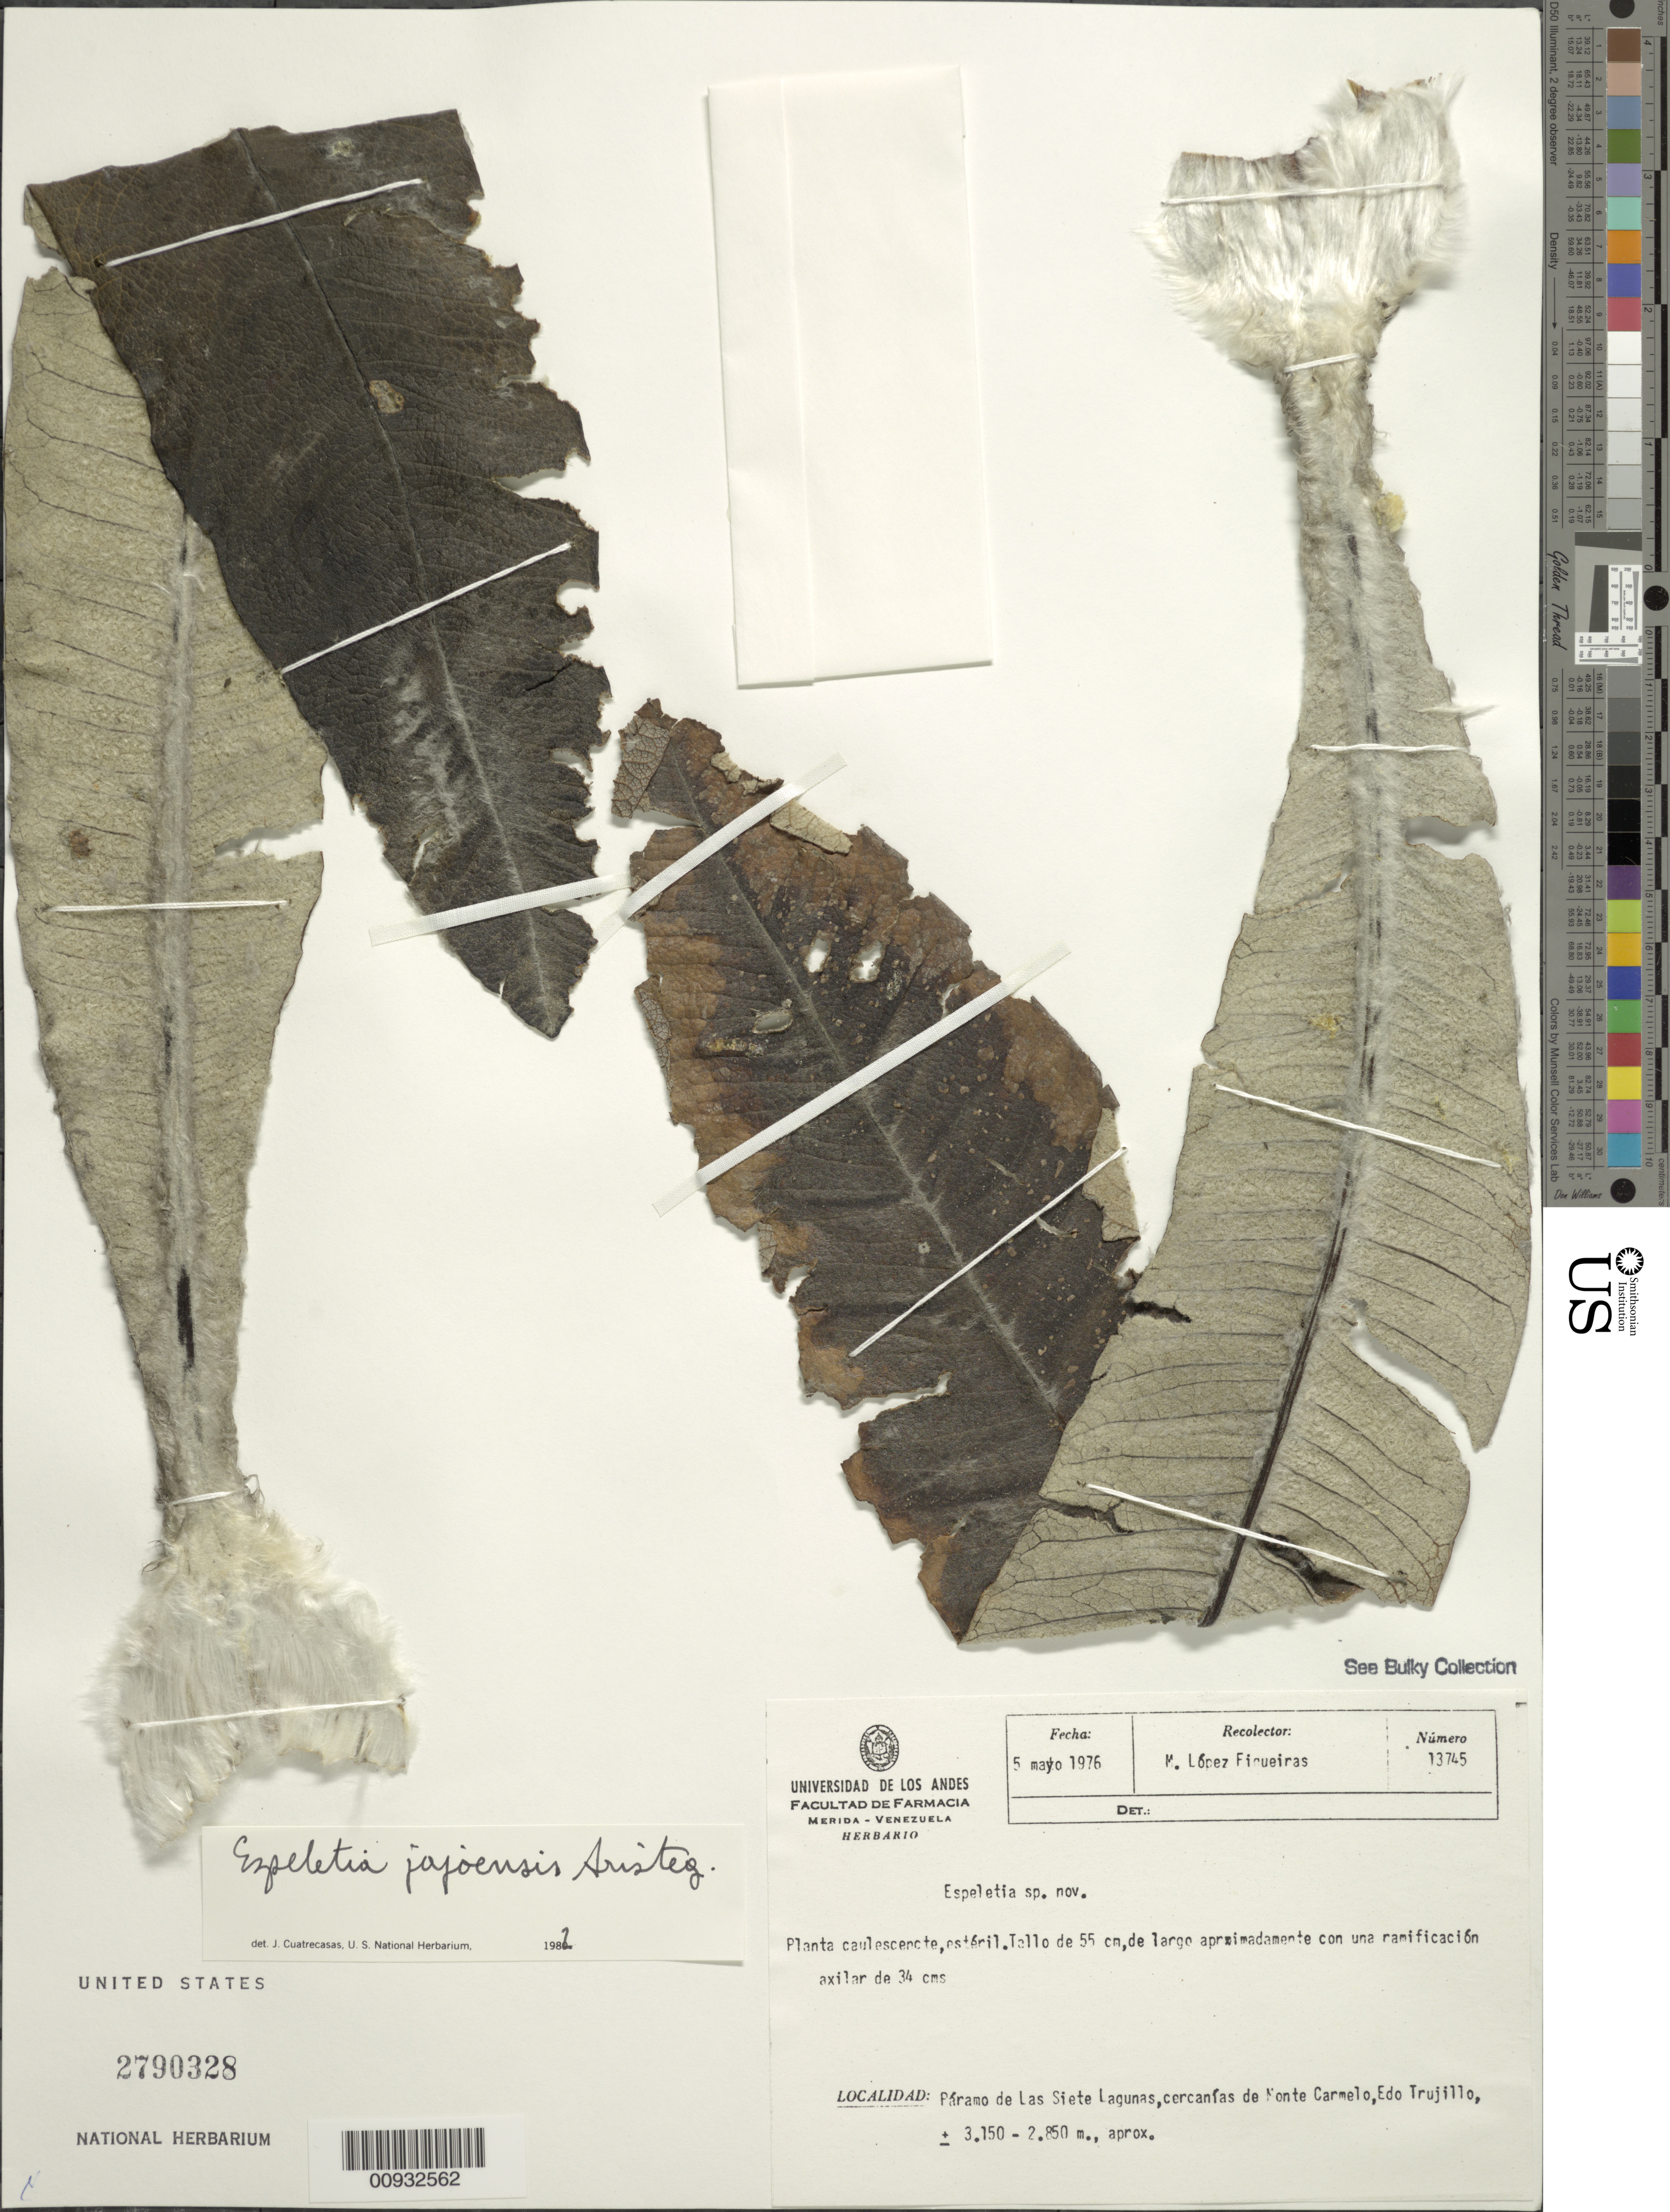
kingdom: Plantae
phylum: Tracheophyta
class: Magnoliopsida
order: Asterales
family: Asteraceae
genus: Espeletia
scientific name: Espeletia jajoensis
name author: Aristeg.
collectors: M. López Figueiras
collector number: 13745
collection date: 1976-05-05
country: Venezuela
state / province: Trujillo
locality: Paramo de Las Siete Lagunas, cercanias de Monte Carmelo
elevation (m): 2850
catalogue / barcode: US 2790328